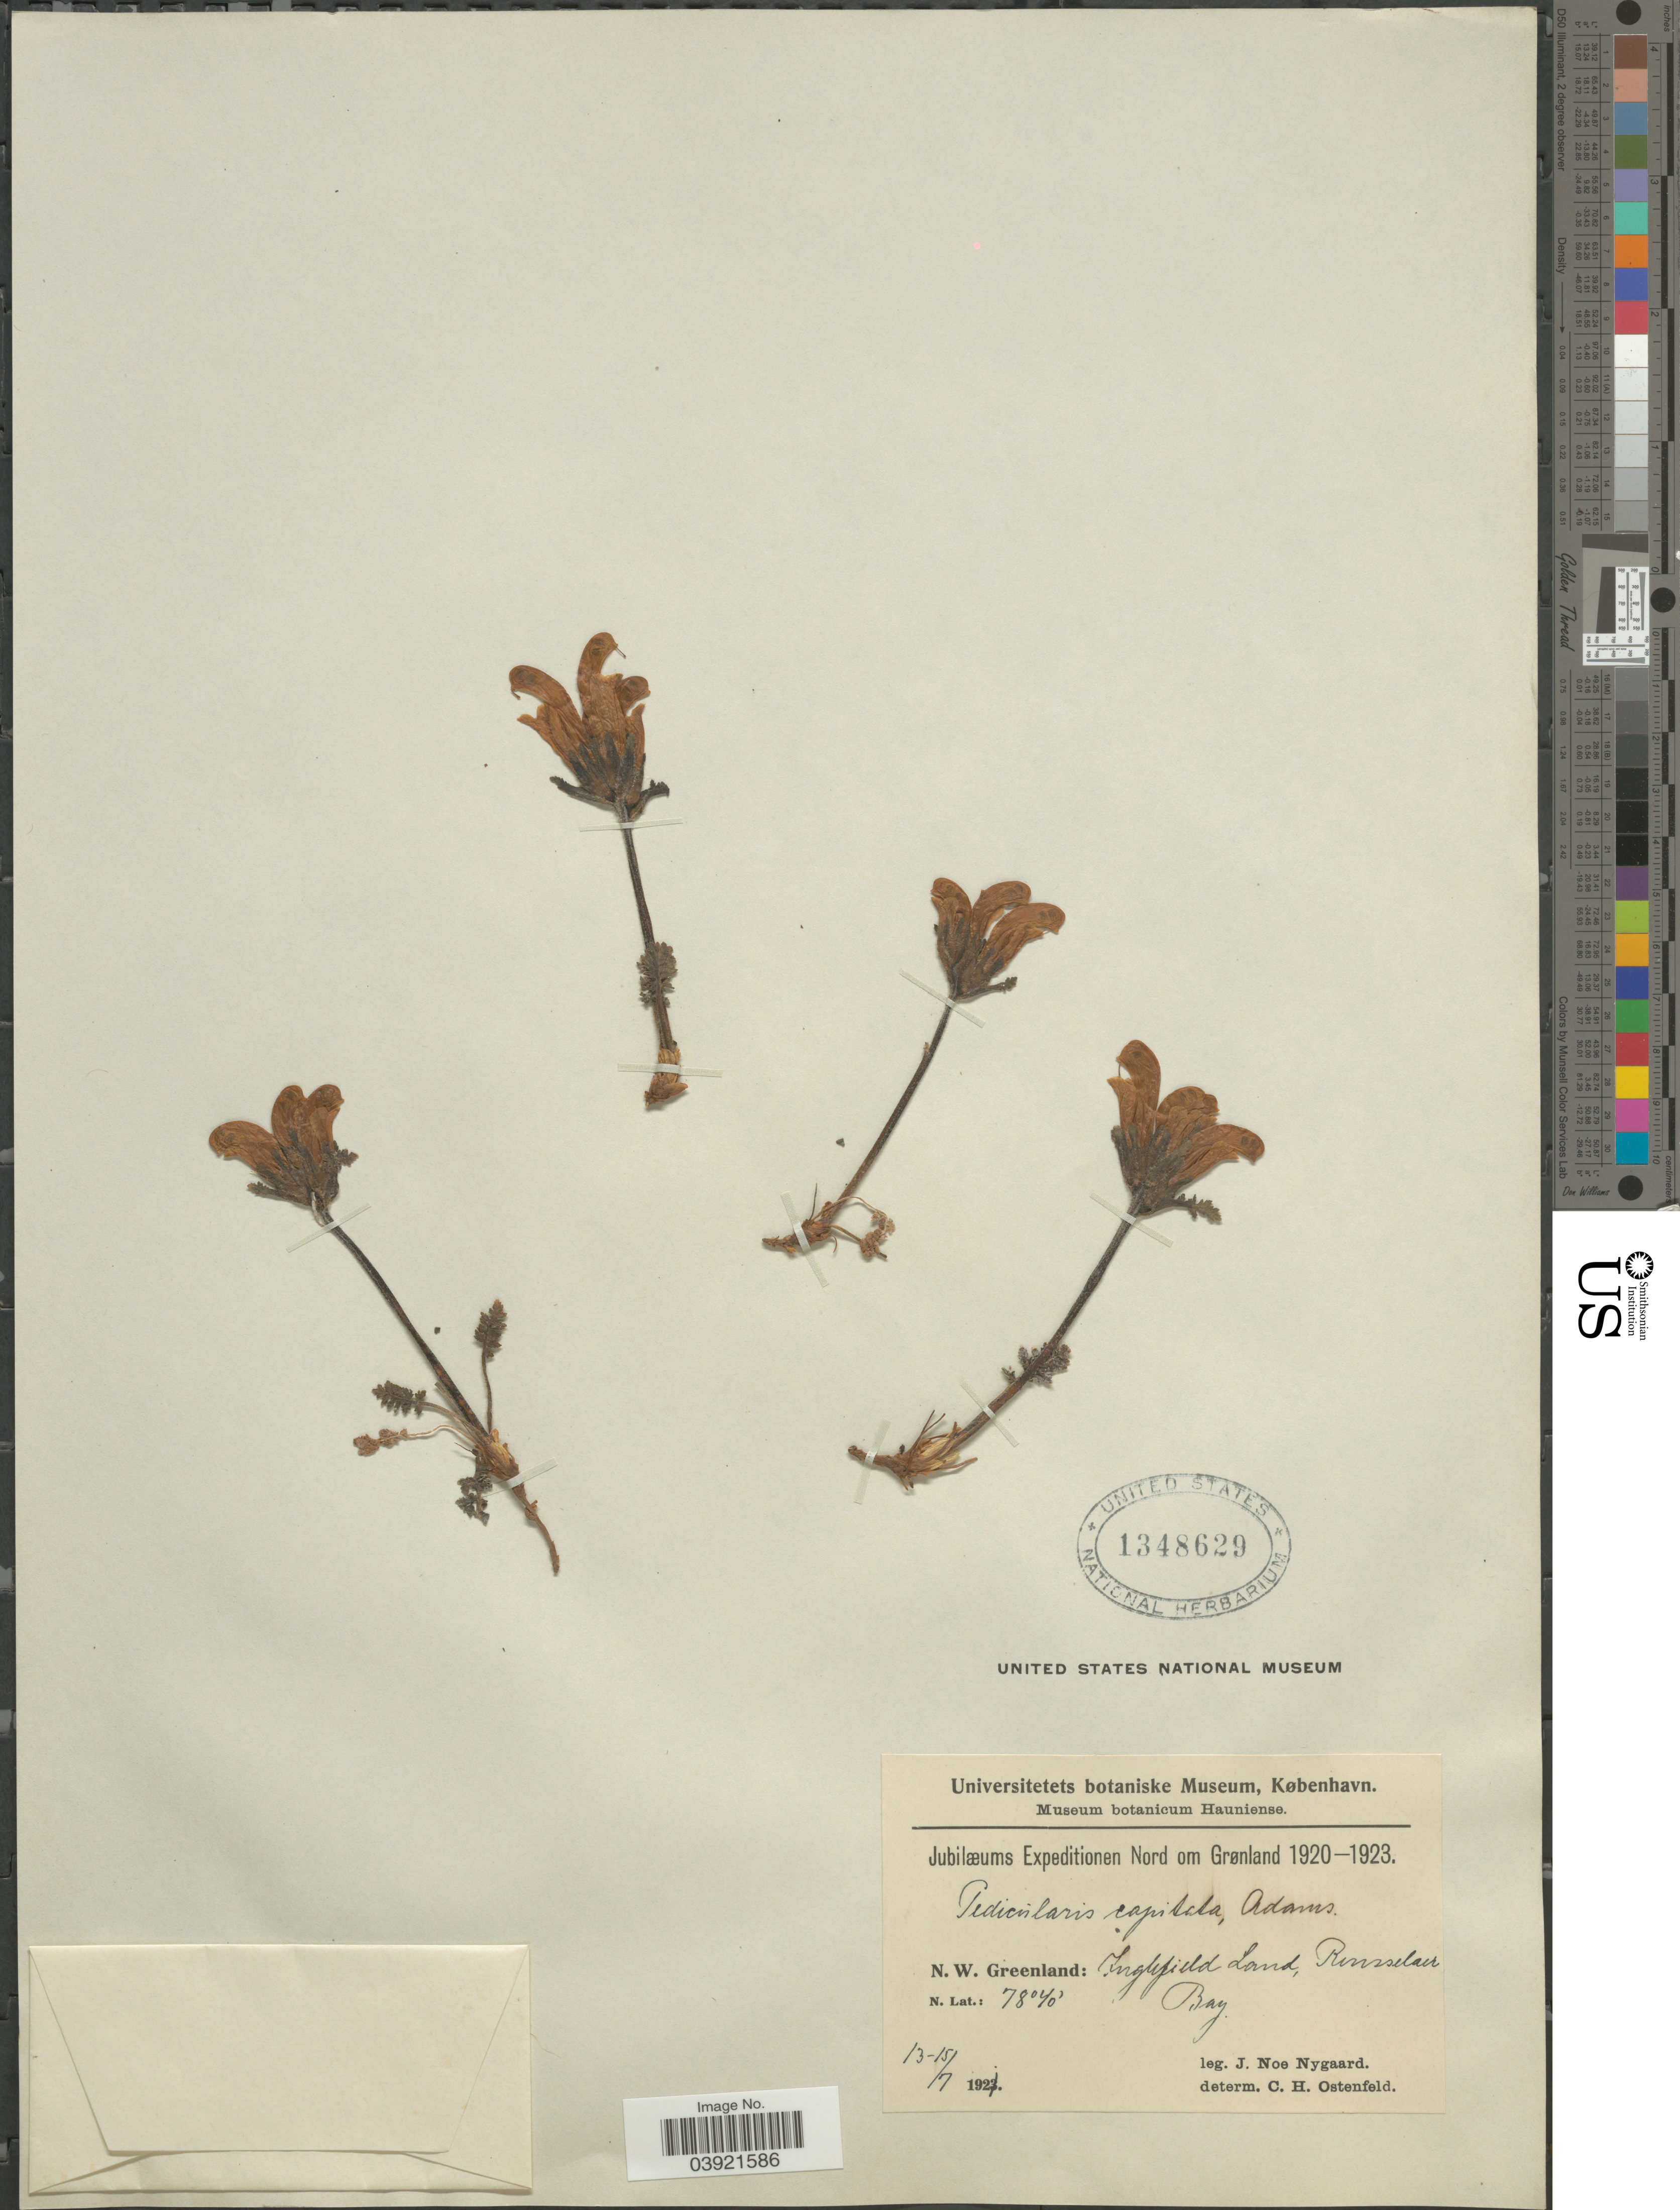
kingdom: Plantae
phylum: Tracheophyta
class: Magnoliopsida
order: Lamiales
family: Orobanchaceae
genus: Pedicularis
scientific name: Pedicularis capitata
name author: Adams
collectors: J. Nygaard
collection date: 1921-07-13/1921-07-15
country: Greenland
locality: N. W. Greenland: IIngefield Land, Rensselaer Bay.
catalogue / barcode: US 1348629